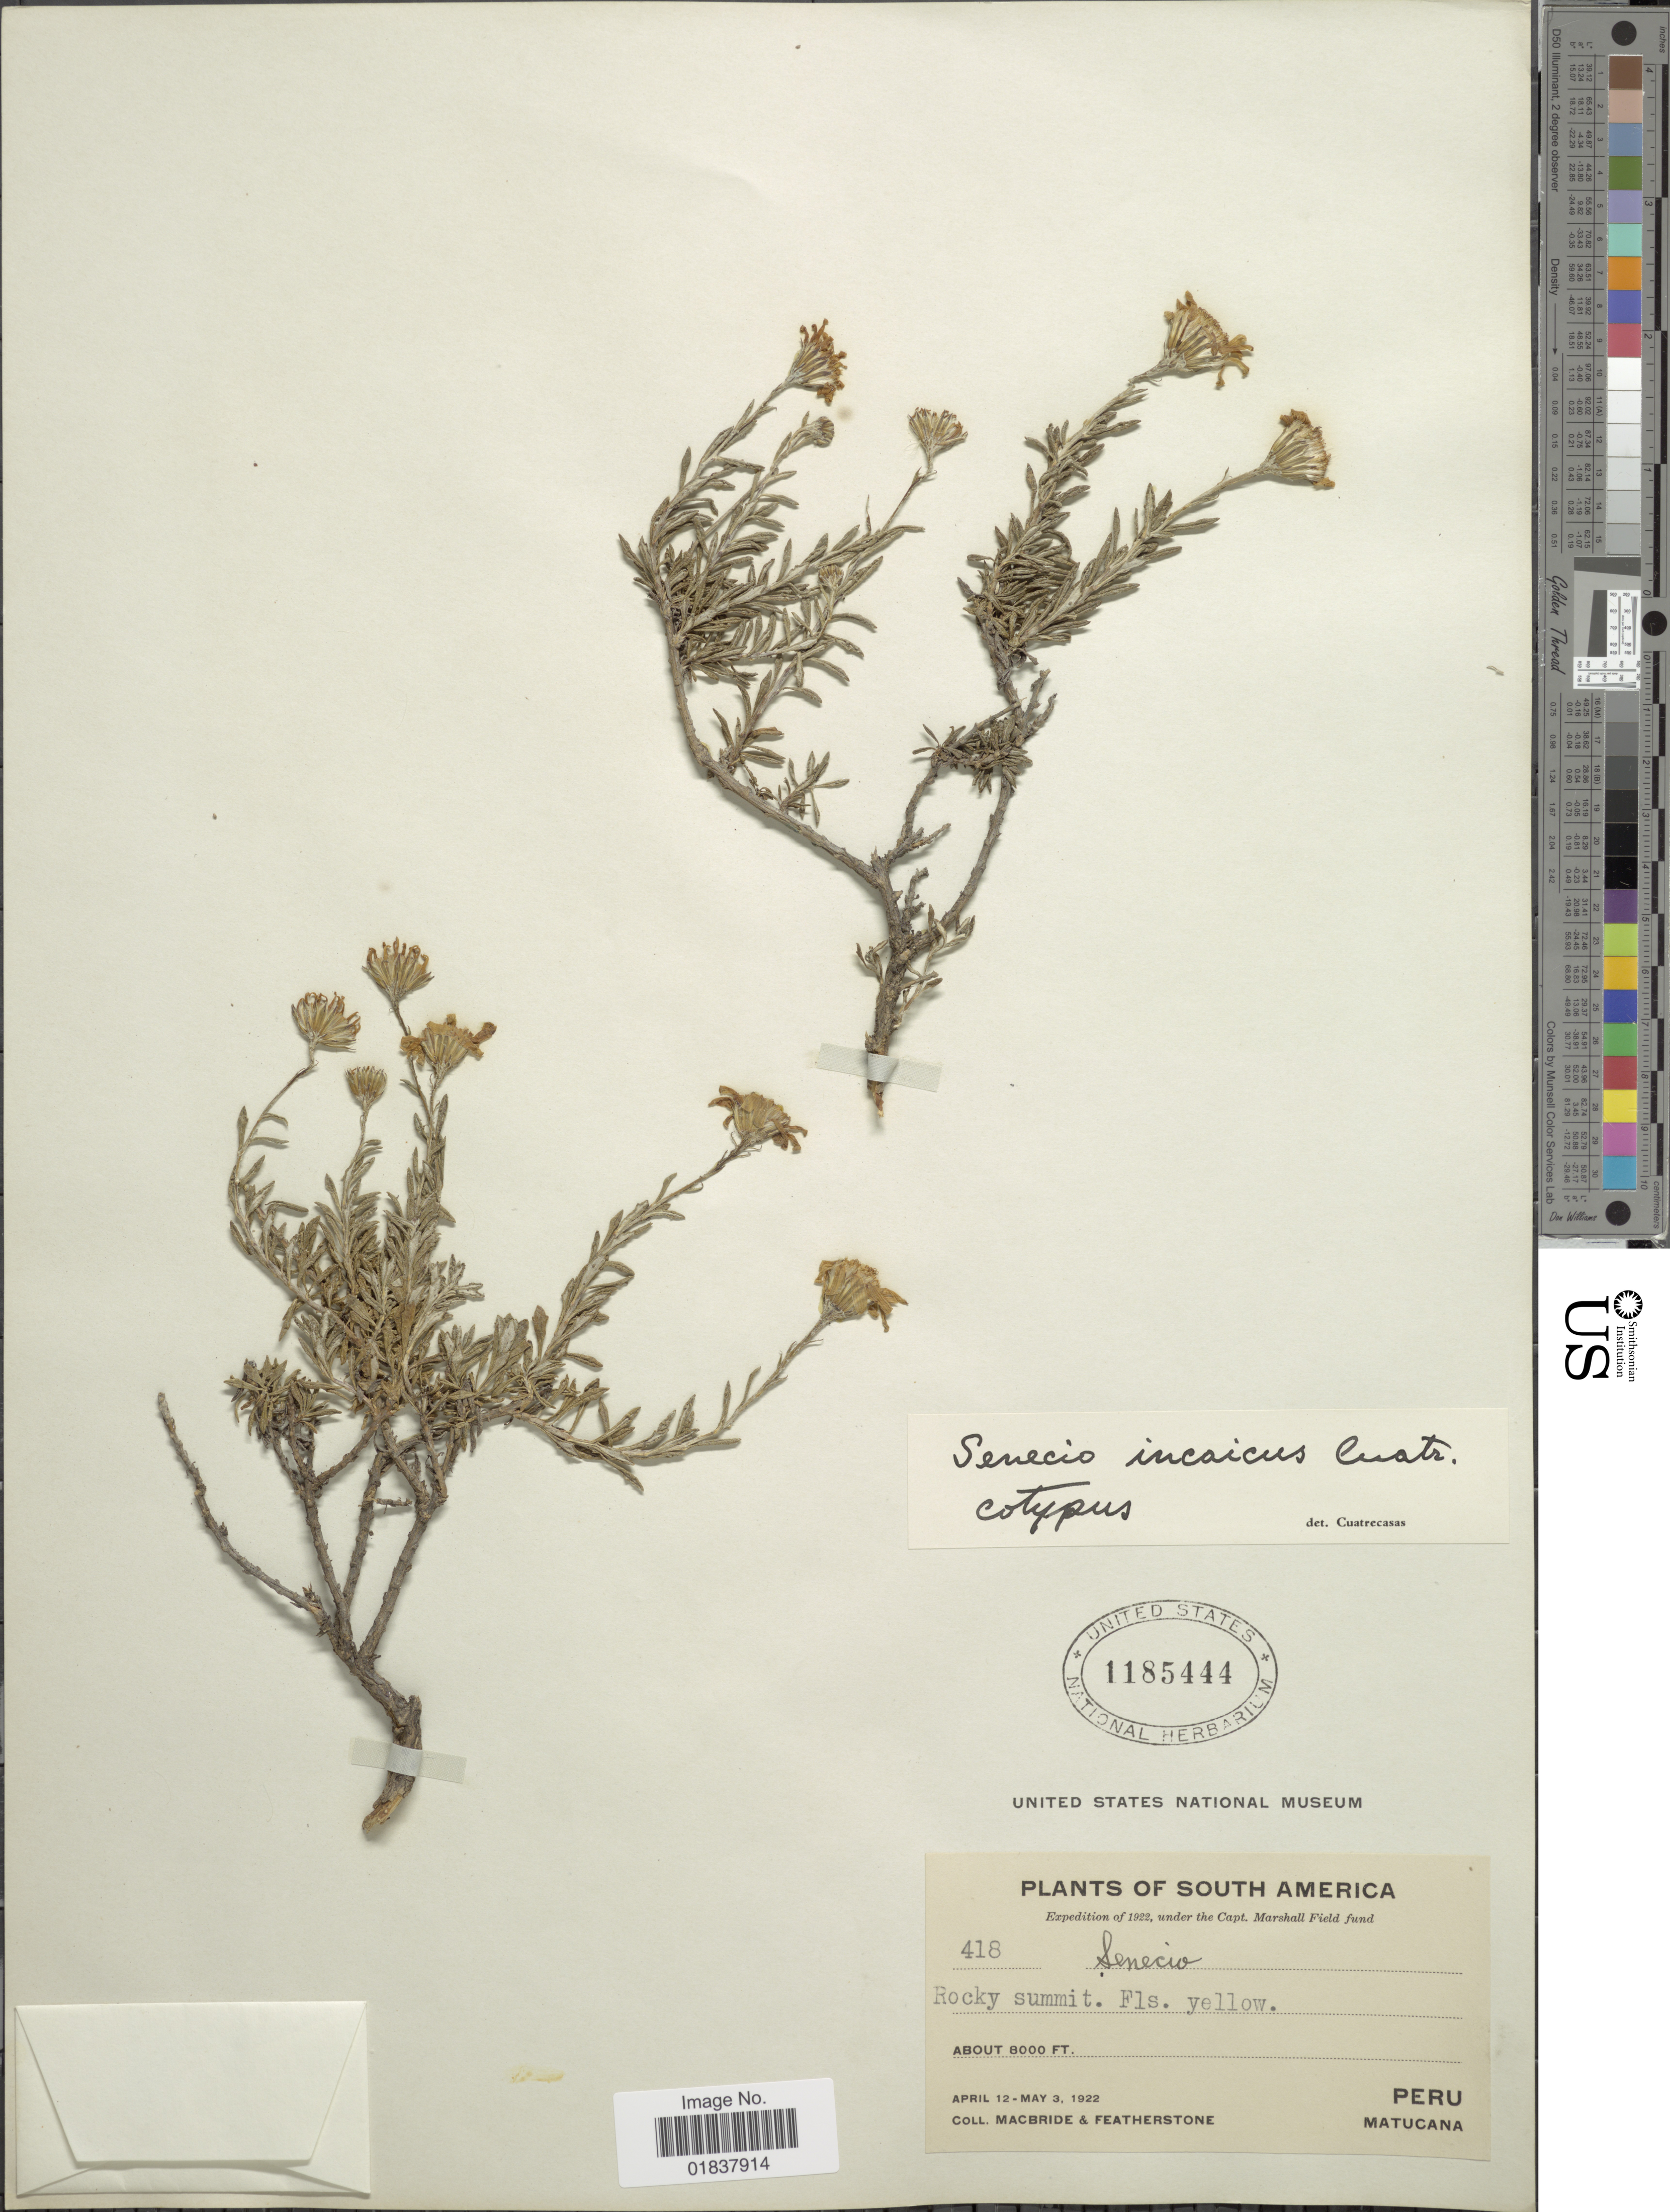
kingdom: Plantae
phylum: Tracheophyta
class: Magnoliopsida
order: Asterales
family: Asteraceae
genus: Senecio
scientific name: Senecio infernalis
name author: Cabrera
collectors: Macbride, -- & -. Featherstone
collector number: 418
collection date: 1922-04-12/1922-05-03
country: Peru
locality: South America, Matucana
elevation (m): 2438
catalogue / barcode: US 1185444